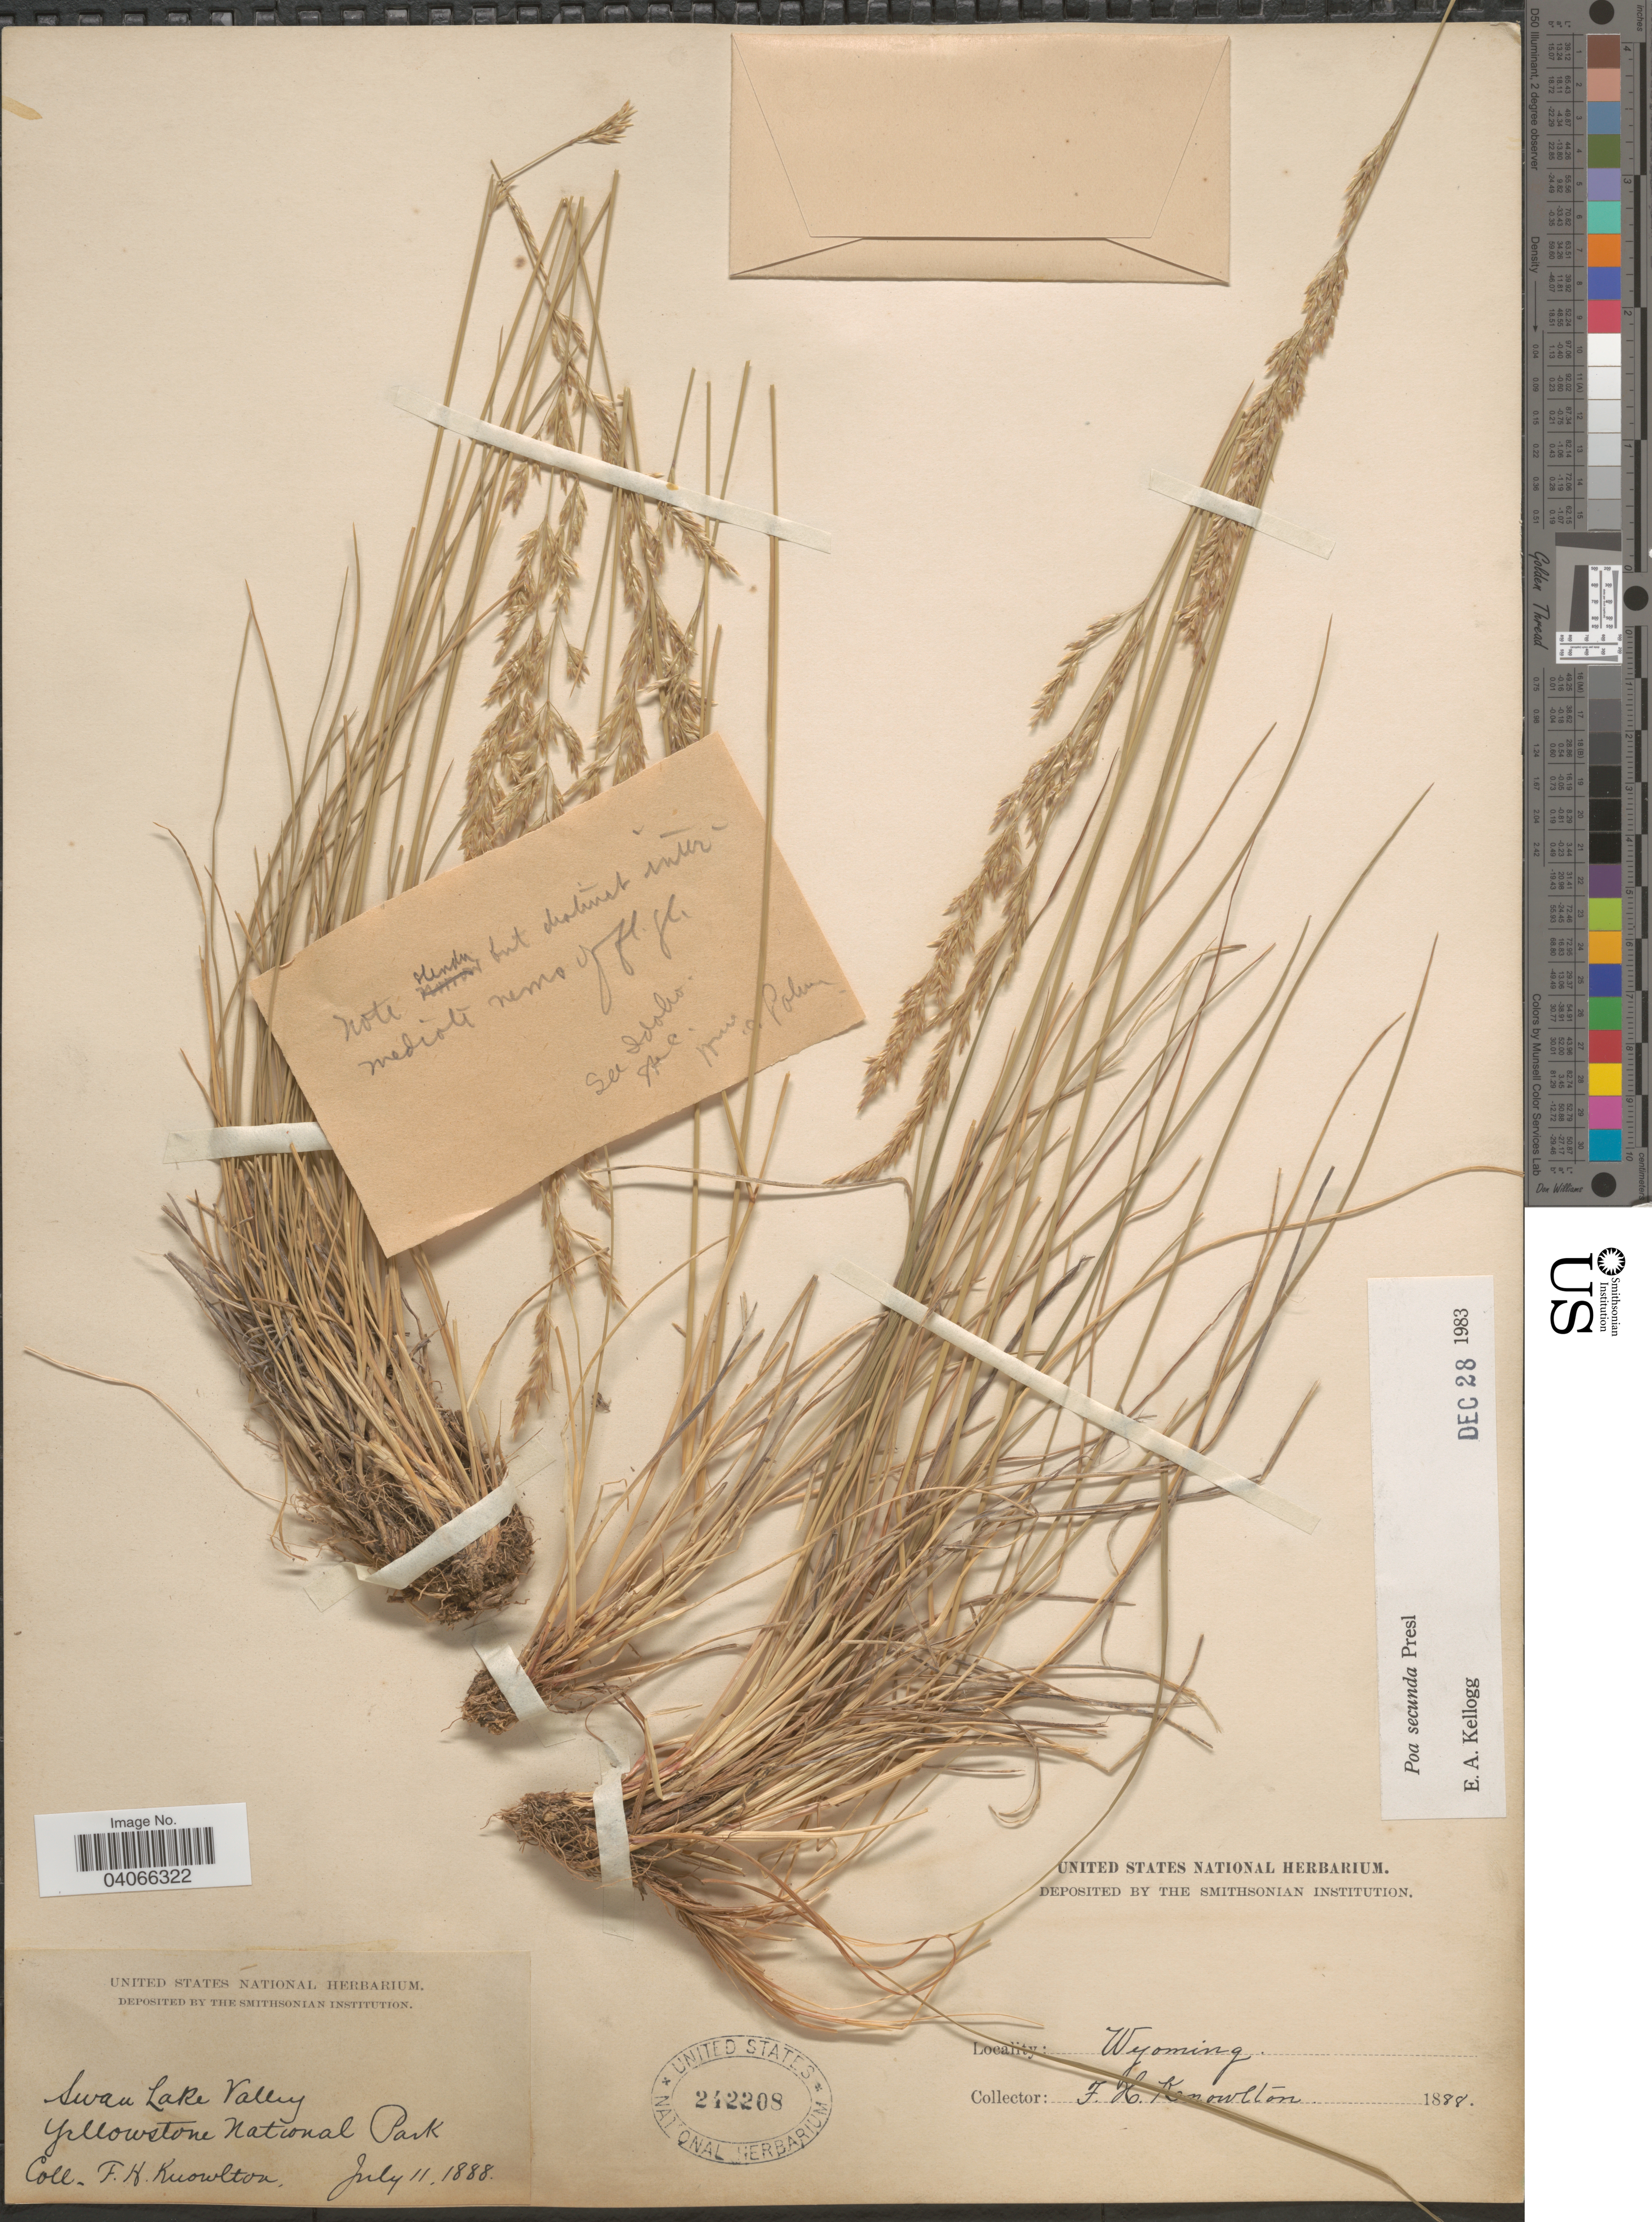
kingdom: Plantae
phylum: Tracheophyta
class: Liliopsida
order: Poales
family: Poaceae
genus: Poa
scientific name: Poa secunda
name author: J. Presl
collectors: F. H. Knowlton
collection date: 1888-07-11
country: United States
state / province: Wyoming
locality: Swan Lake Valley. Yellowstone National Park.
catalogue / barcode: US 242208